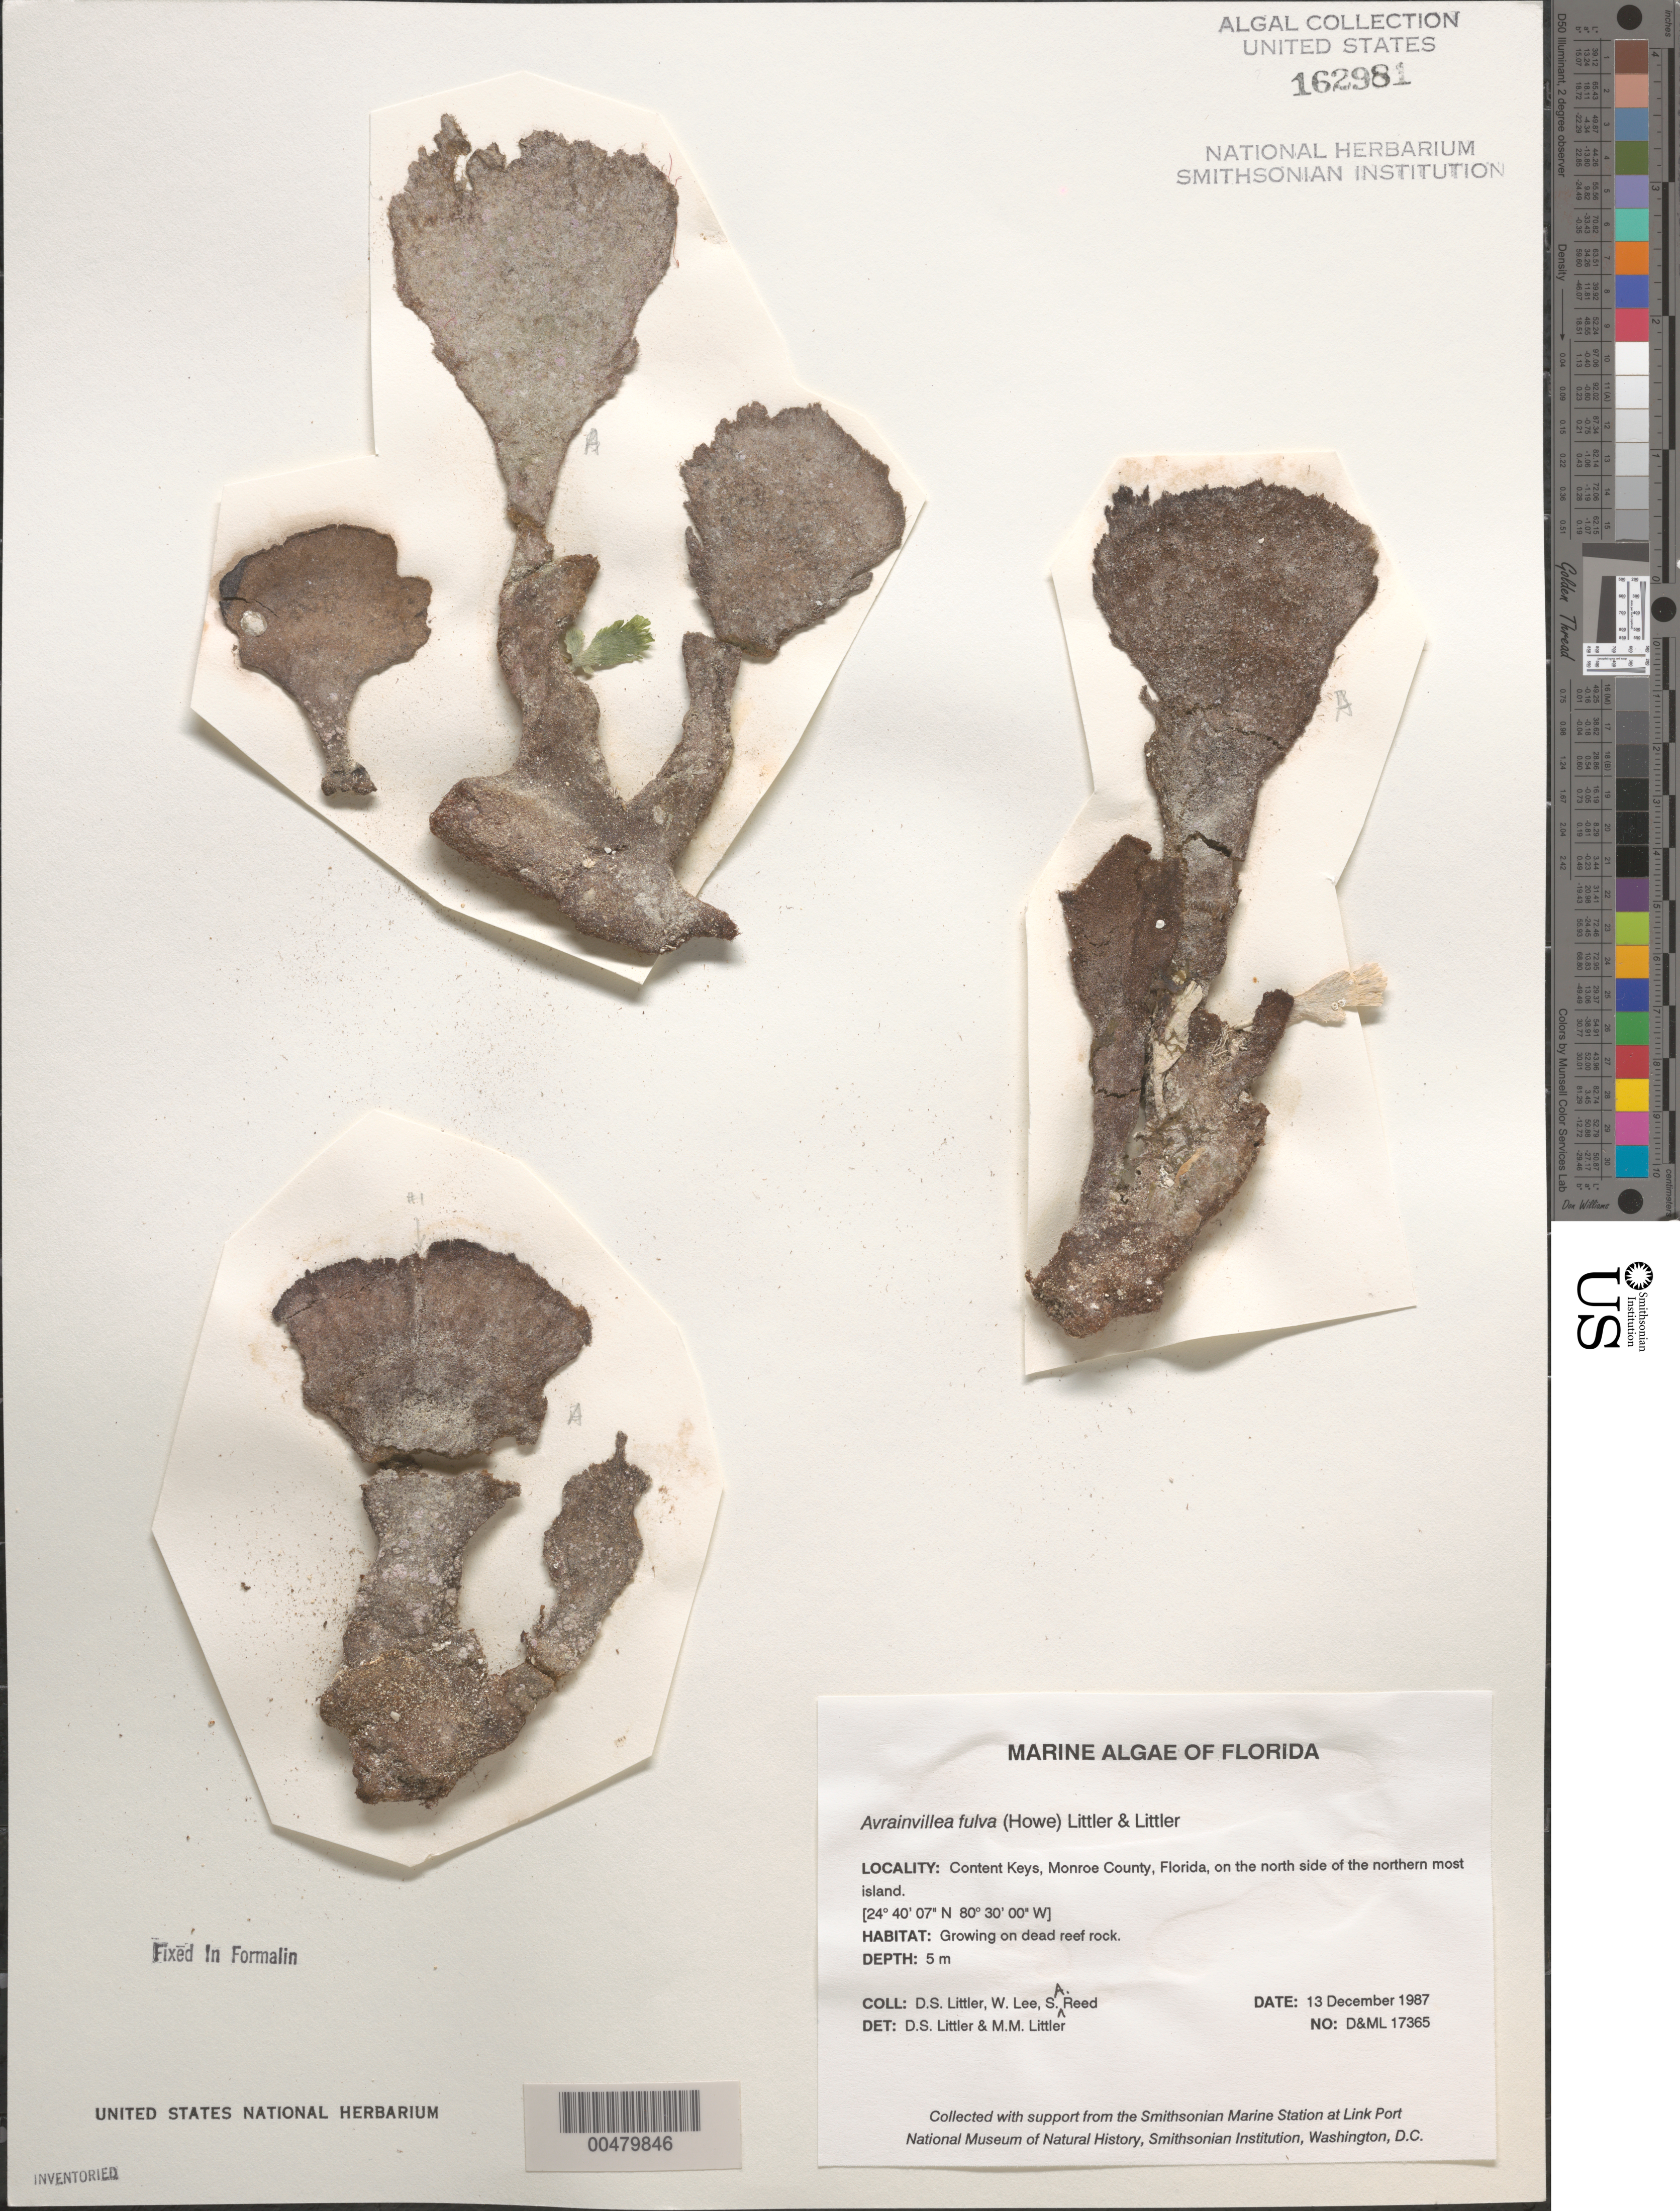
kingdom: Plantae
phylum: Chlorophyta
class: Ulvophyceae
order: Bryopsidales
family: Dichotomosiphonaceae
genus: Avrainvillea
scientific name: Avrainvillea fulva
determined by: Littler, D. S.; Littler, M. M.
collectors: D. S. Littler, W. Lee & S. Reed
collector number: D&ML 17365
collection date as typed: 13 Dec 1987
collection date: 1987-12-13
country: United States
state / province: Florida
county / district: Monroe County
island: Content Keys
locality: Northernmost island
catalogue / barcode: US 162981